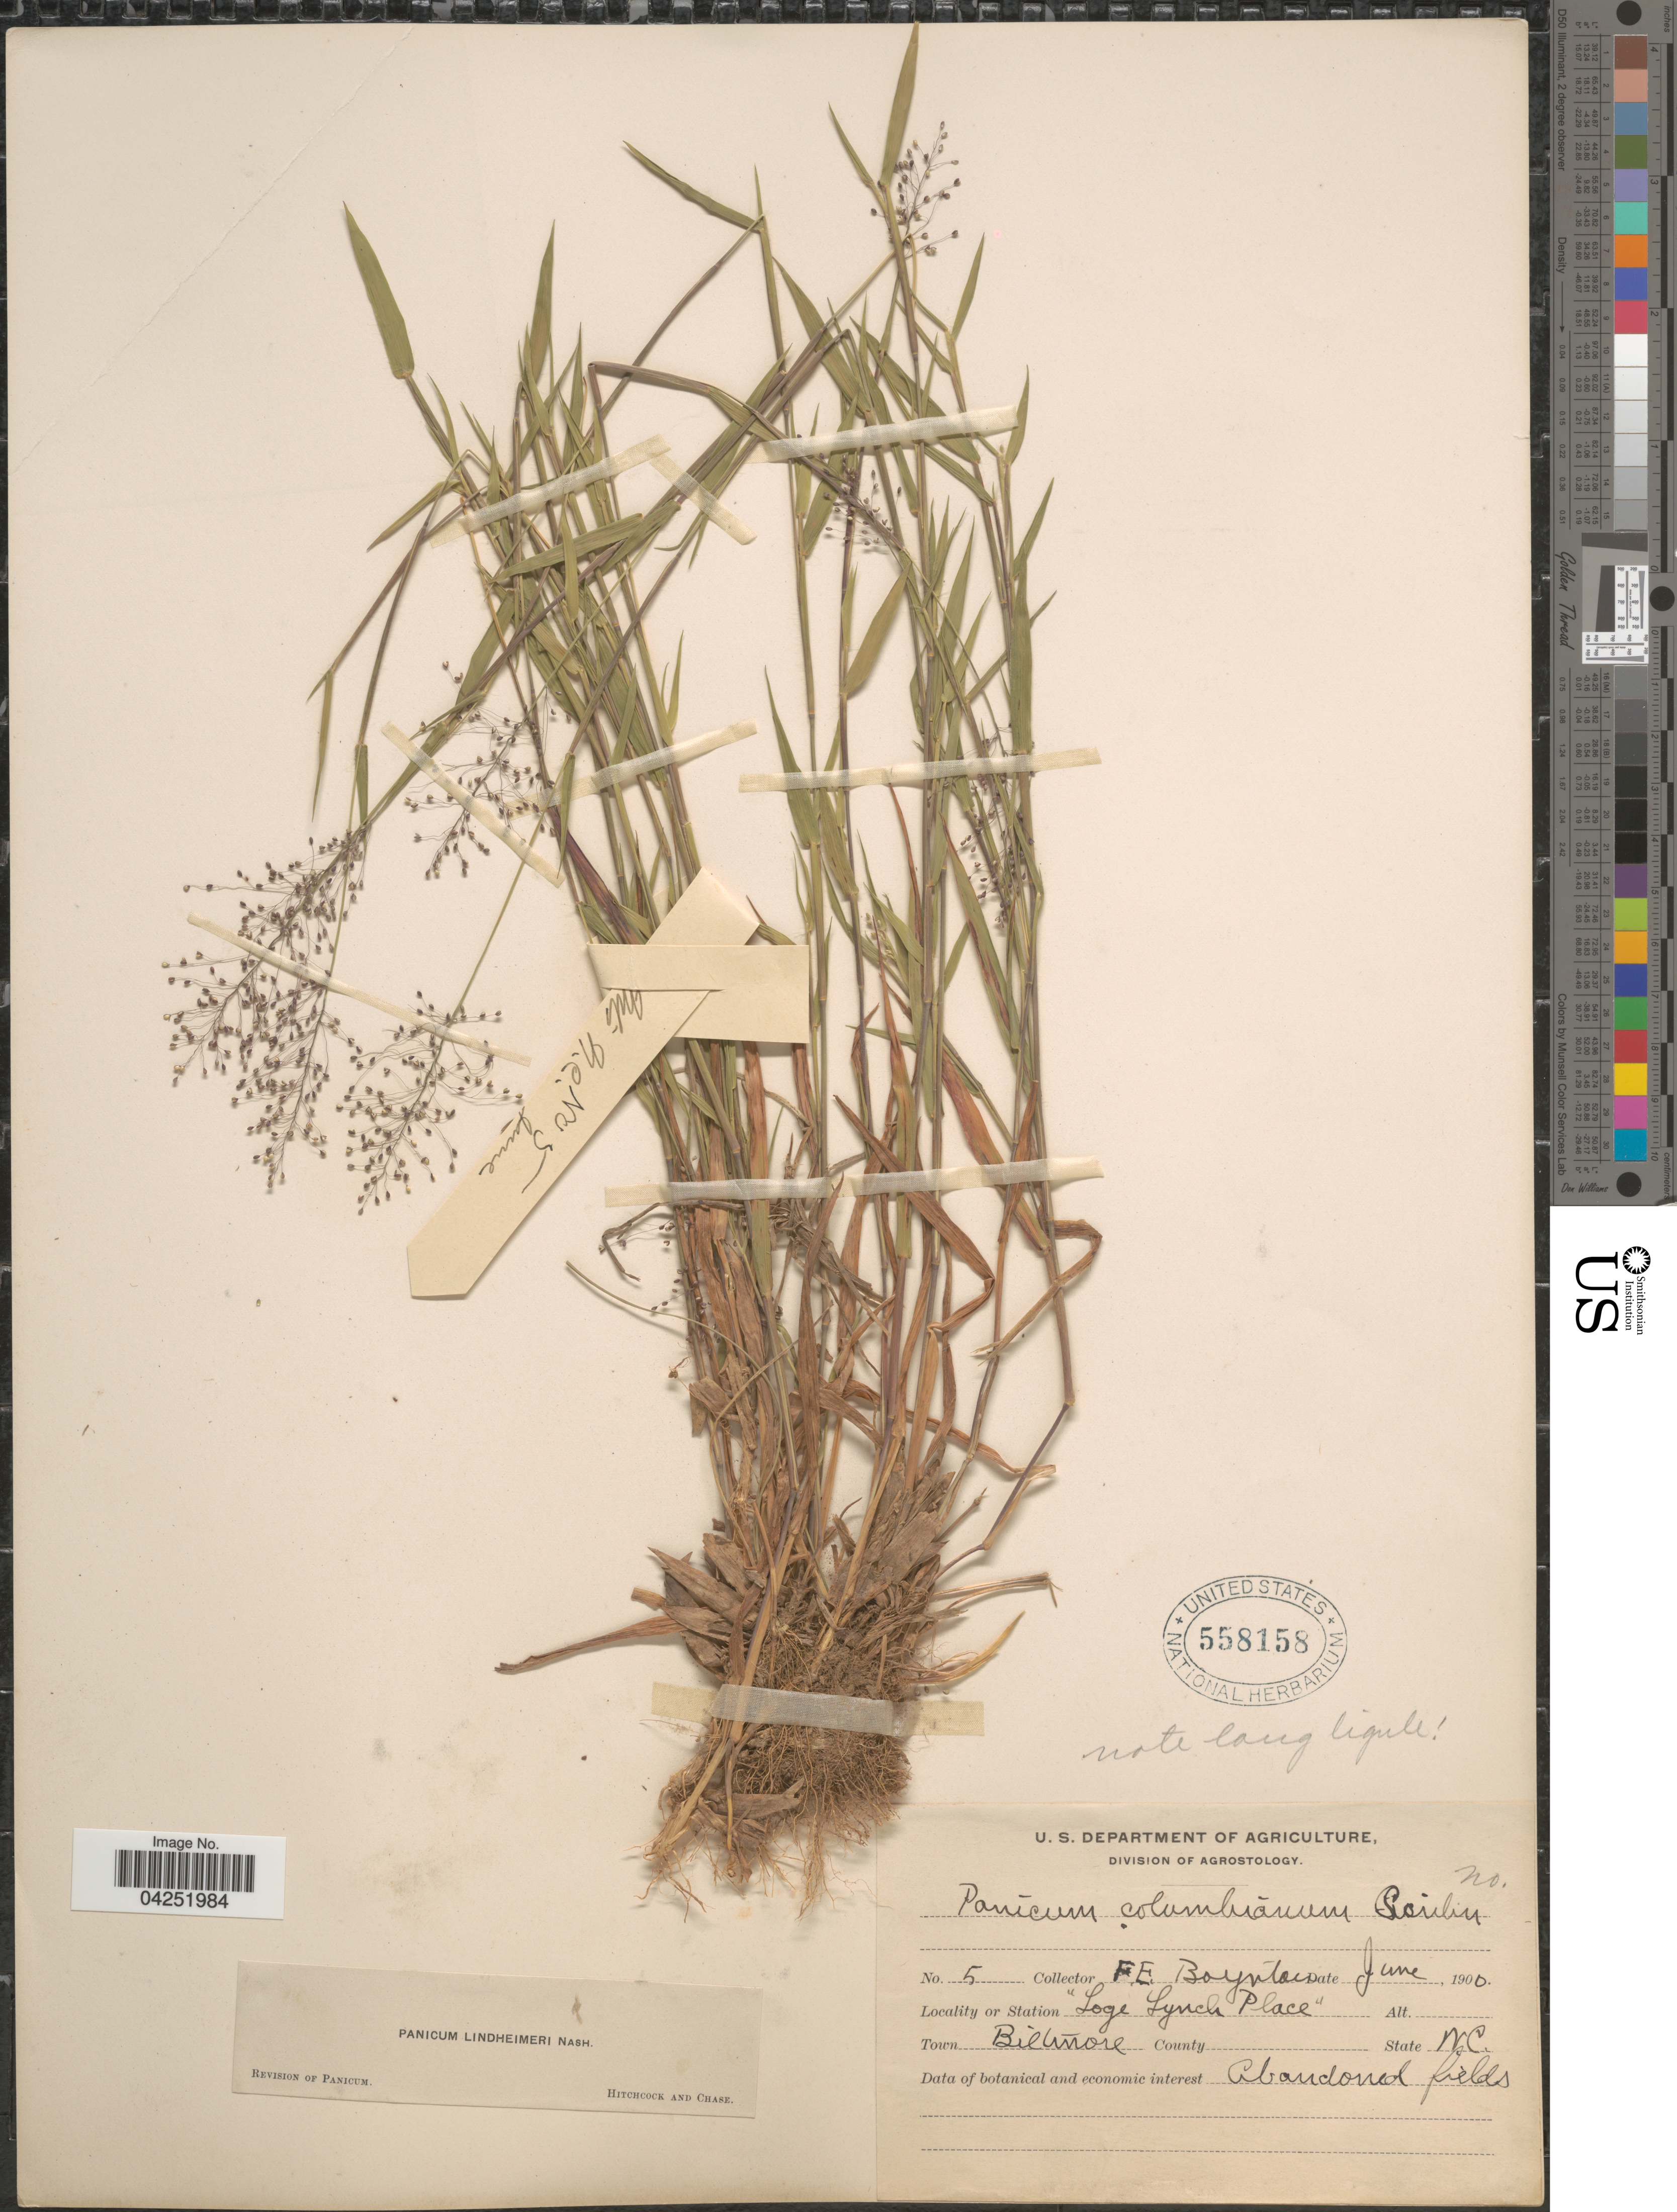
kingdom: Plantae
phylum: Tracheophyta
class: Liliopsida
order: Poales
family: Poaceae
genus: Dichanthelium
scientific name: Dichanthelium acuminatum var. lindheimeri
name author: (Nash) Gould & C.A. Clark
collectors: F. Boynton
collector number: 5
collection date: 1900-06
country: United States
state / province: North Carolina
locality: Loge Lynch Place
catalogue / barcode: US 558158